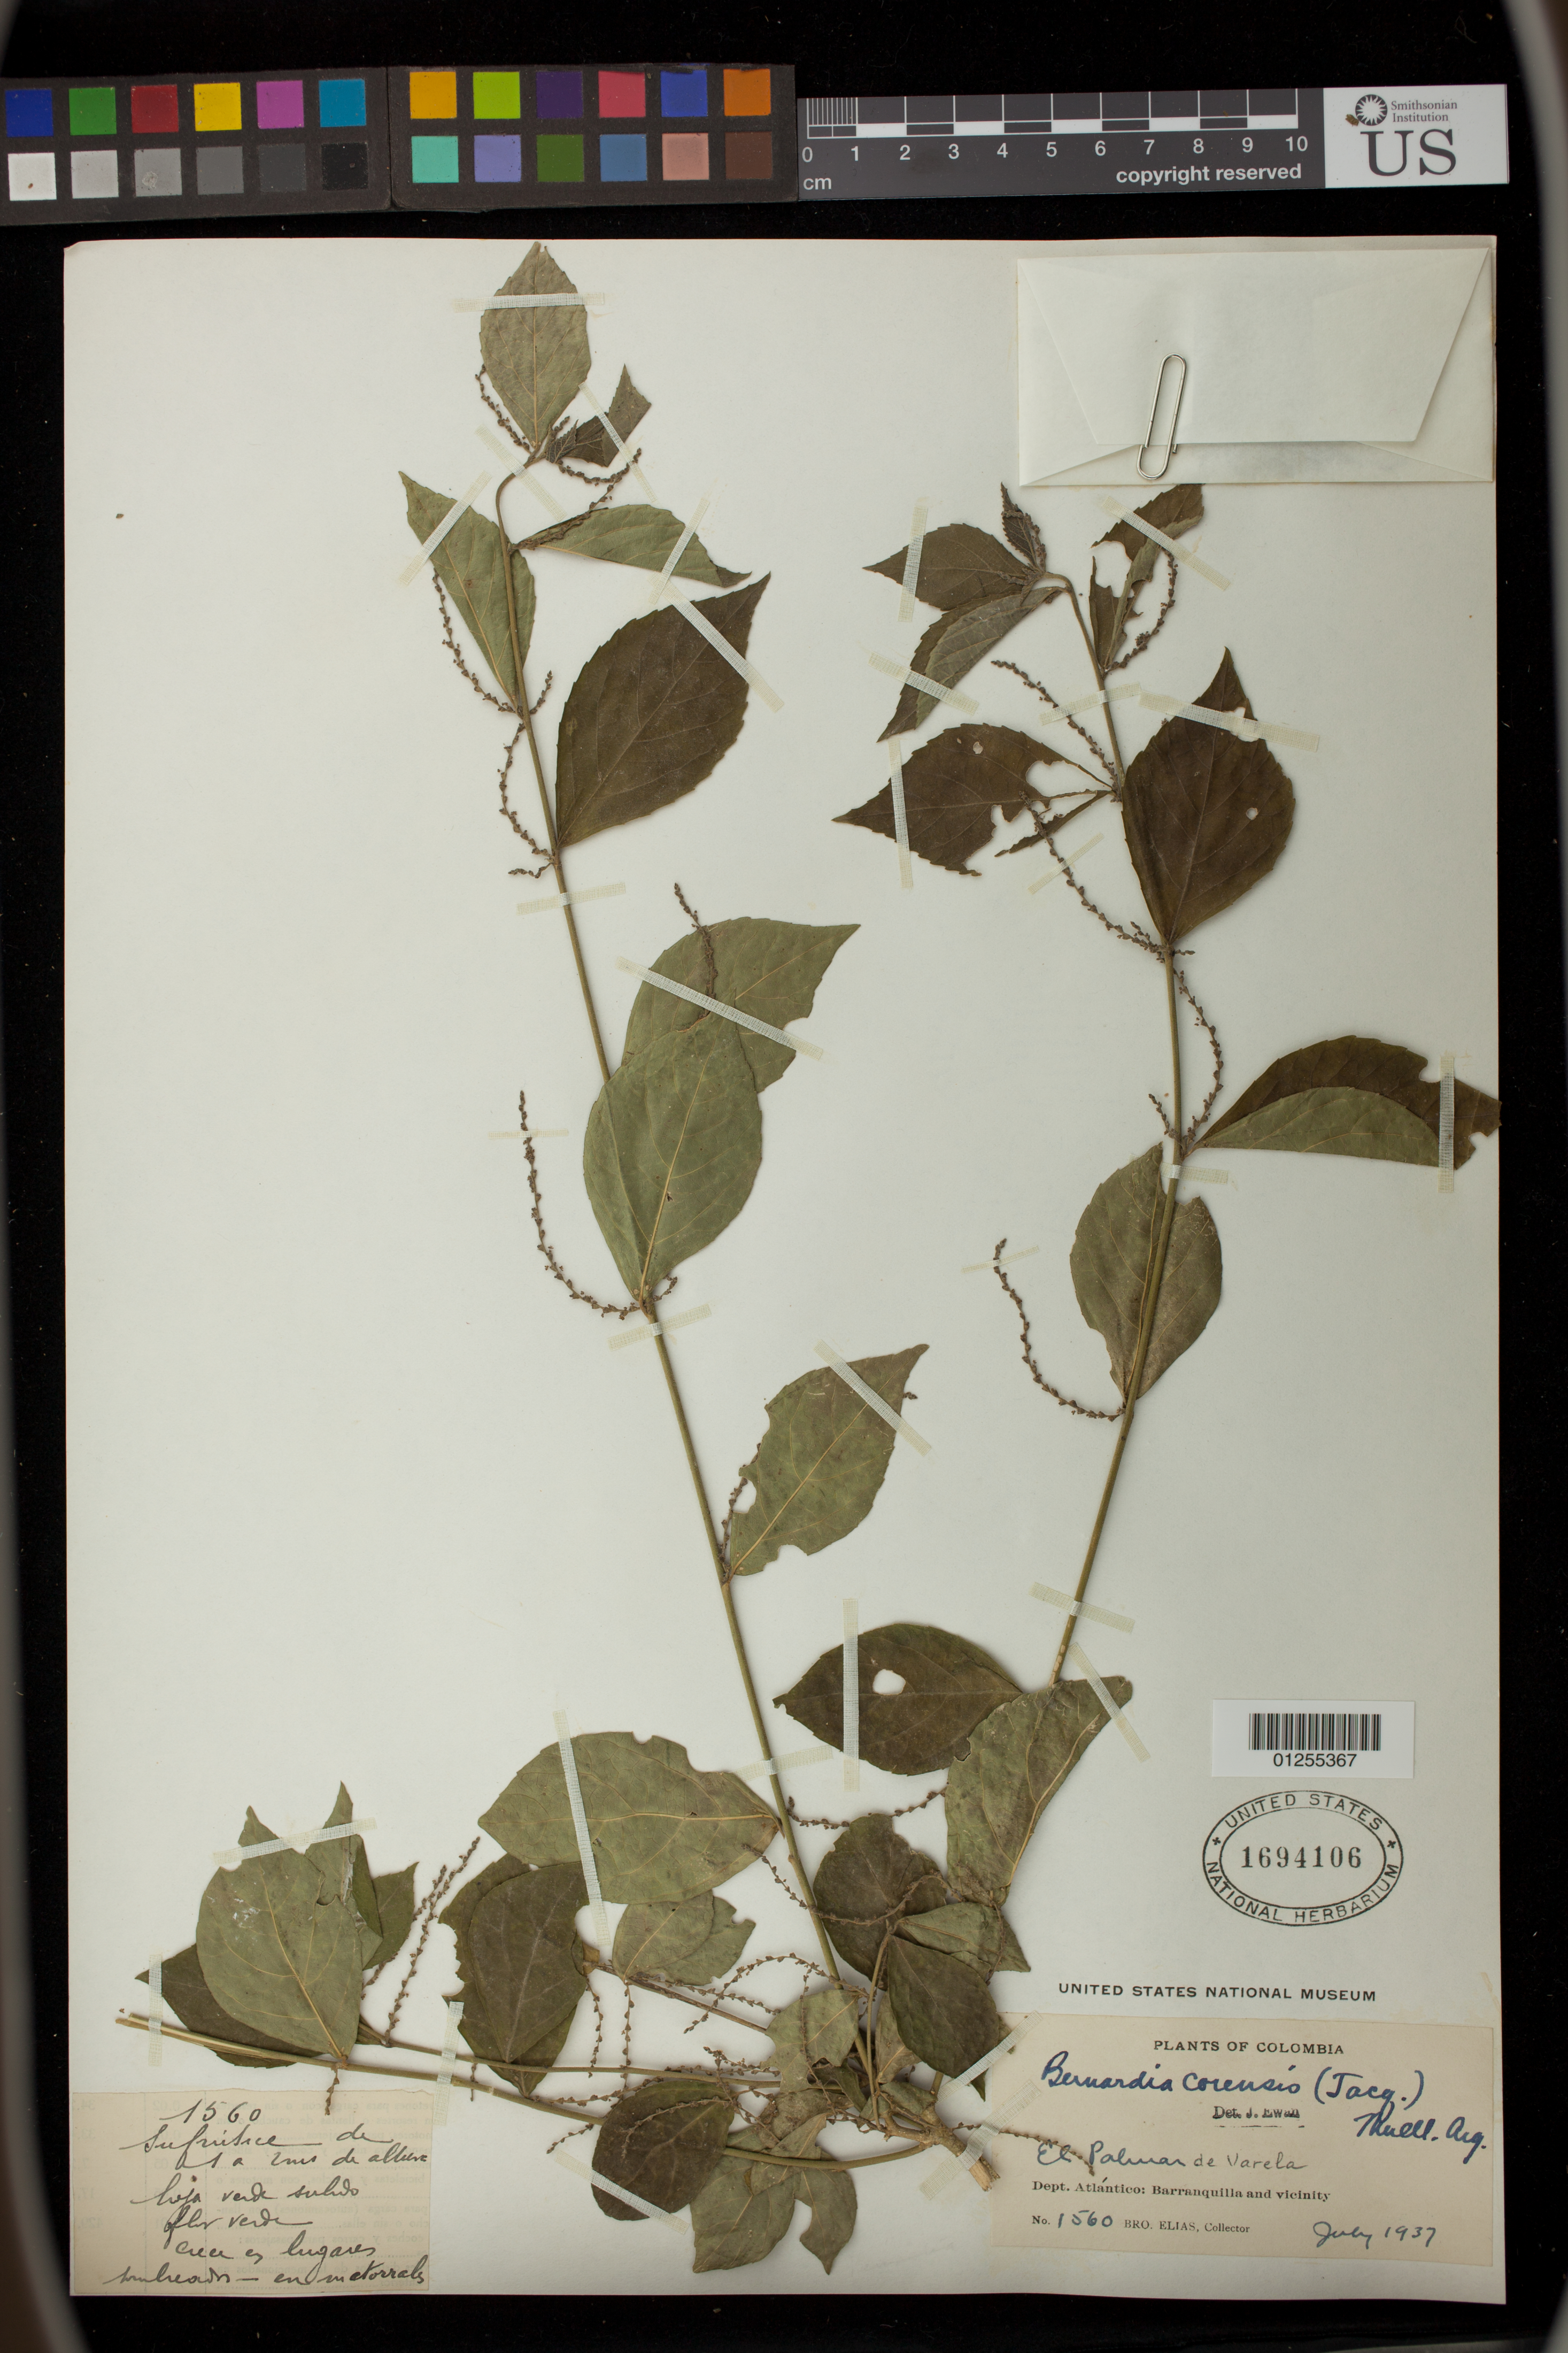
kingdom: Plantae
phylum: Tracheophyta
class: Magnoliopsida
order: Malpighiales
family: Euphorbiaceae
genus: Bernardia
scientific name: Bernardia corensis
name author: (Jacq.) Müll. Arg.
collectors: Bro. Elias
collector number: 1560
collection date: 1937-07-01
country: Colombia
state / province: Atlantico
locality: Palmar de Varela.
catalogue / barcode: US 1694106